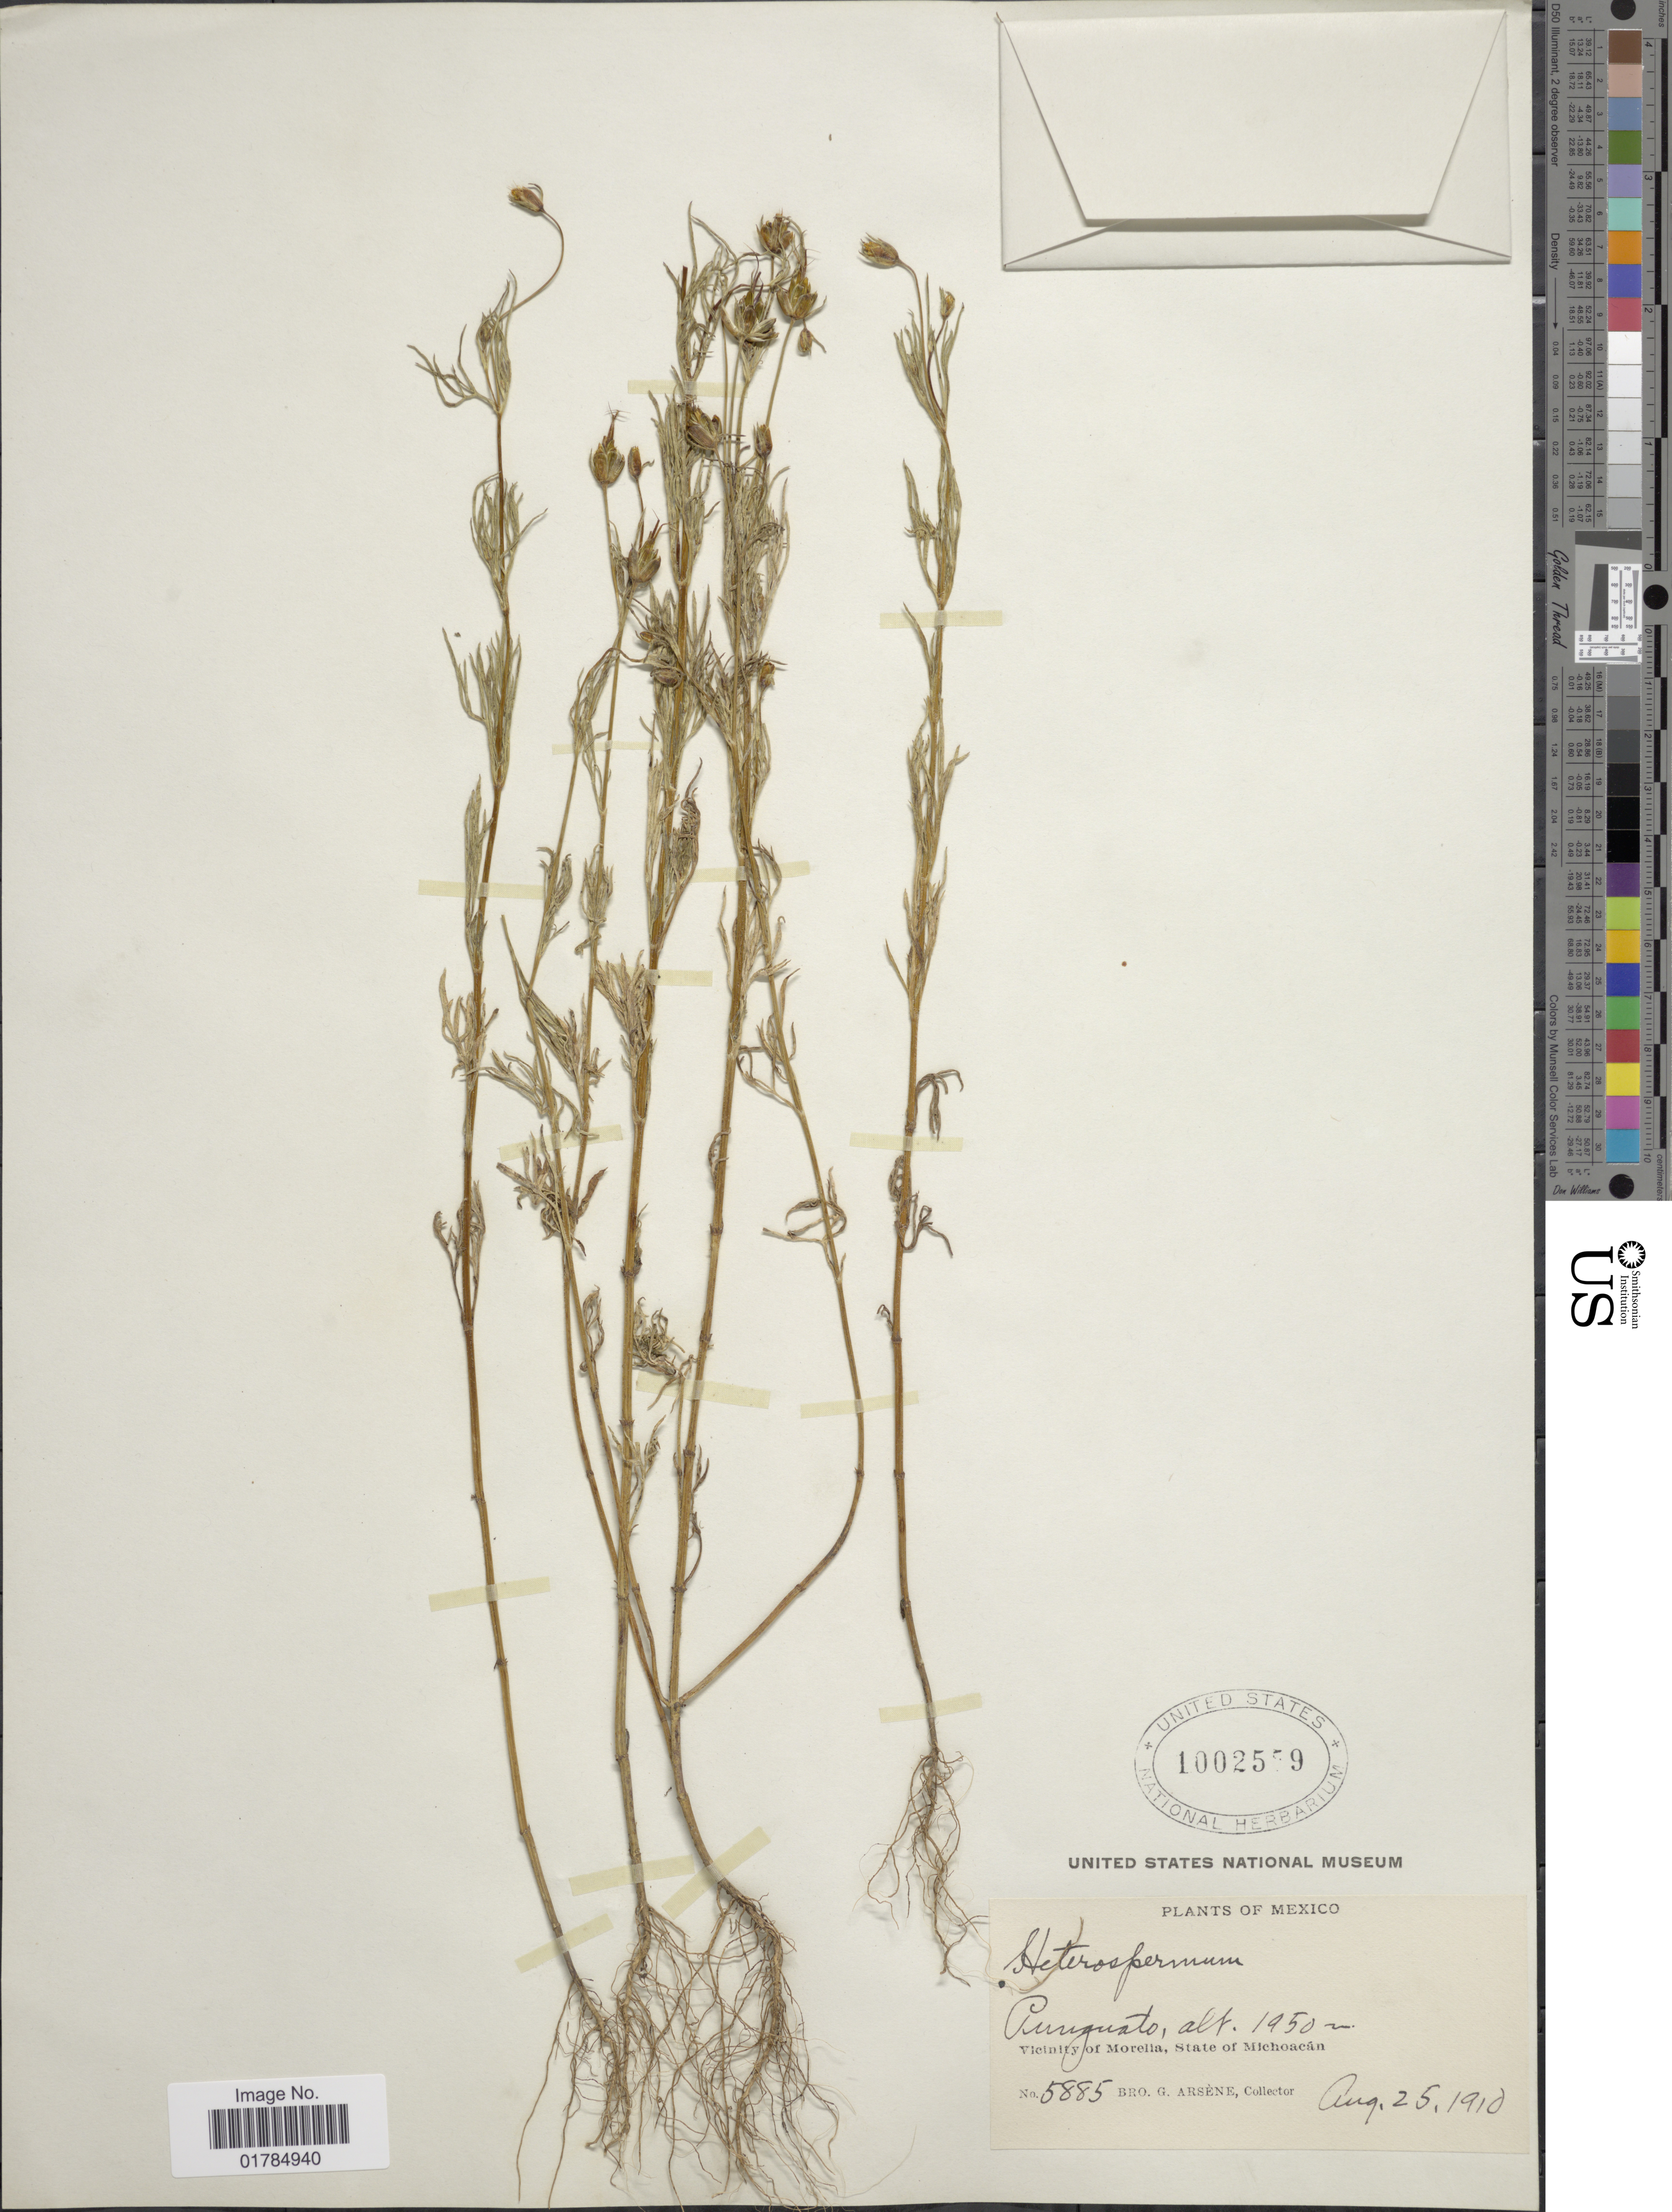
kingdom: Plantae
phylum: Tracheophyta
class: Magnoliopsida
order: Asterales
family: Asteraceae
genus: Heterosperma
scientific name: Heterosperma pinnatum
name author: Cav.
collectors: Bro. G. Arsène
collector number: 5885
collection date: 1910-08-25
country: Mexico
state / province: Michoacán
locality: Vicinity of Morelia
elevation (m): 1950